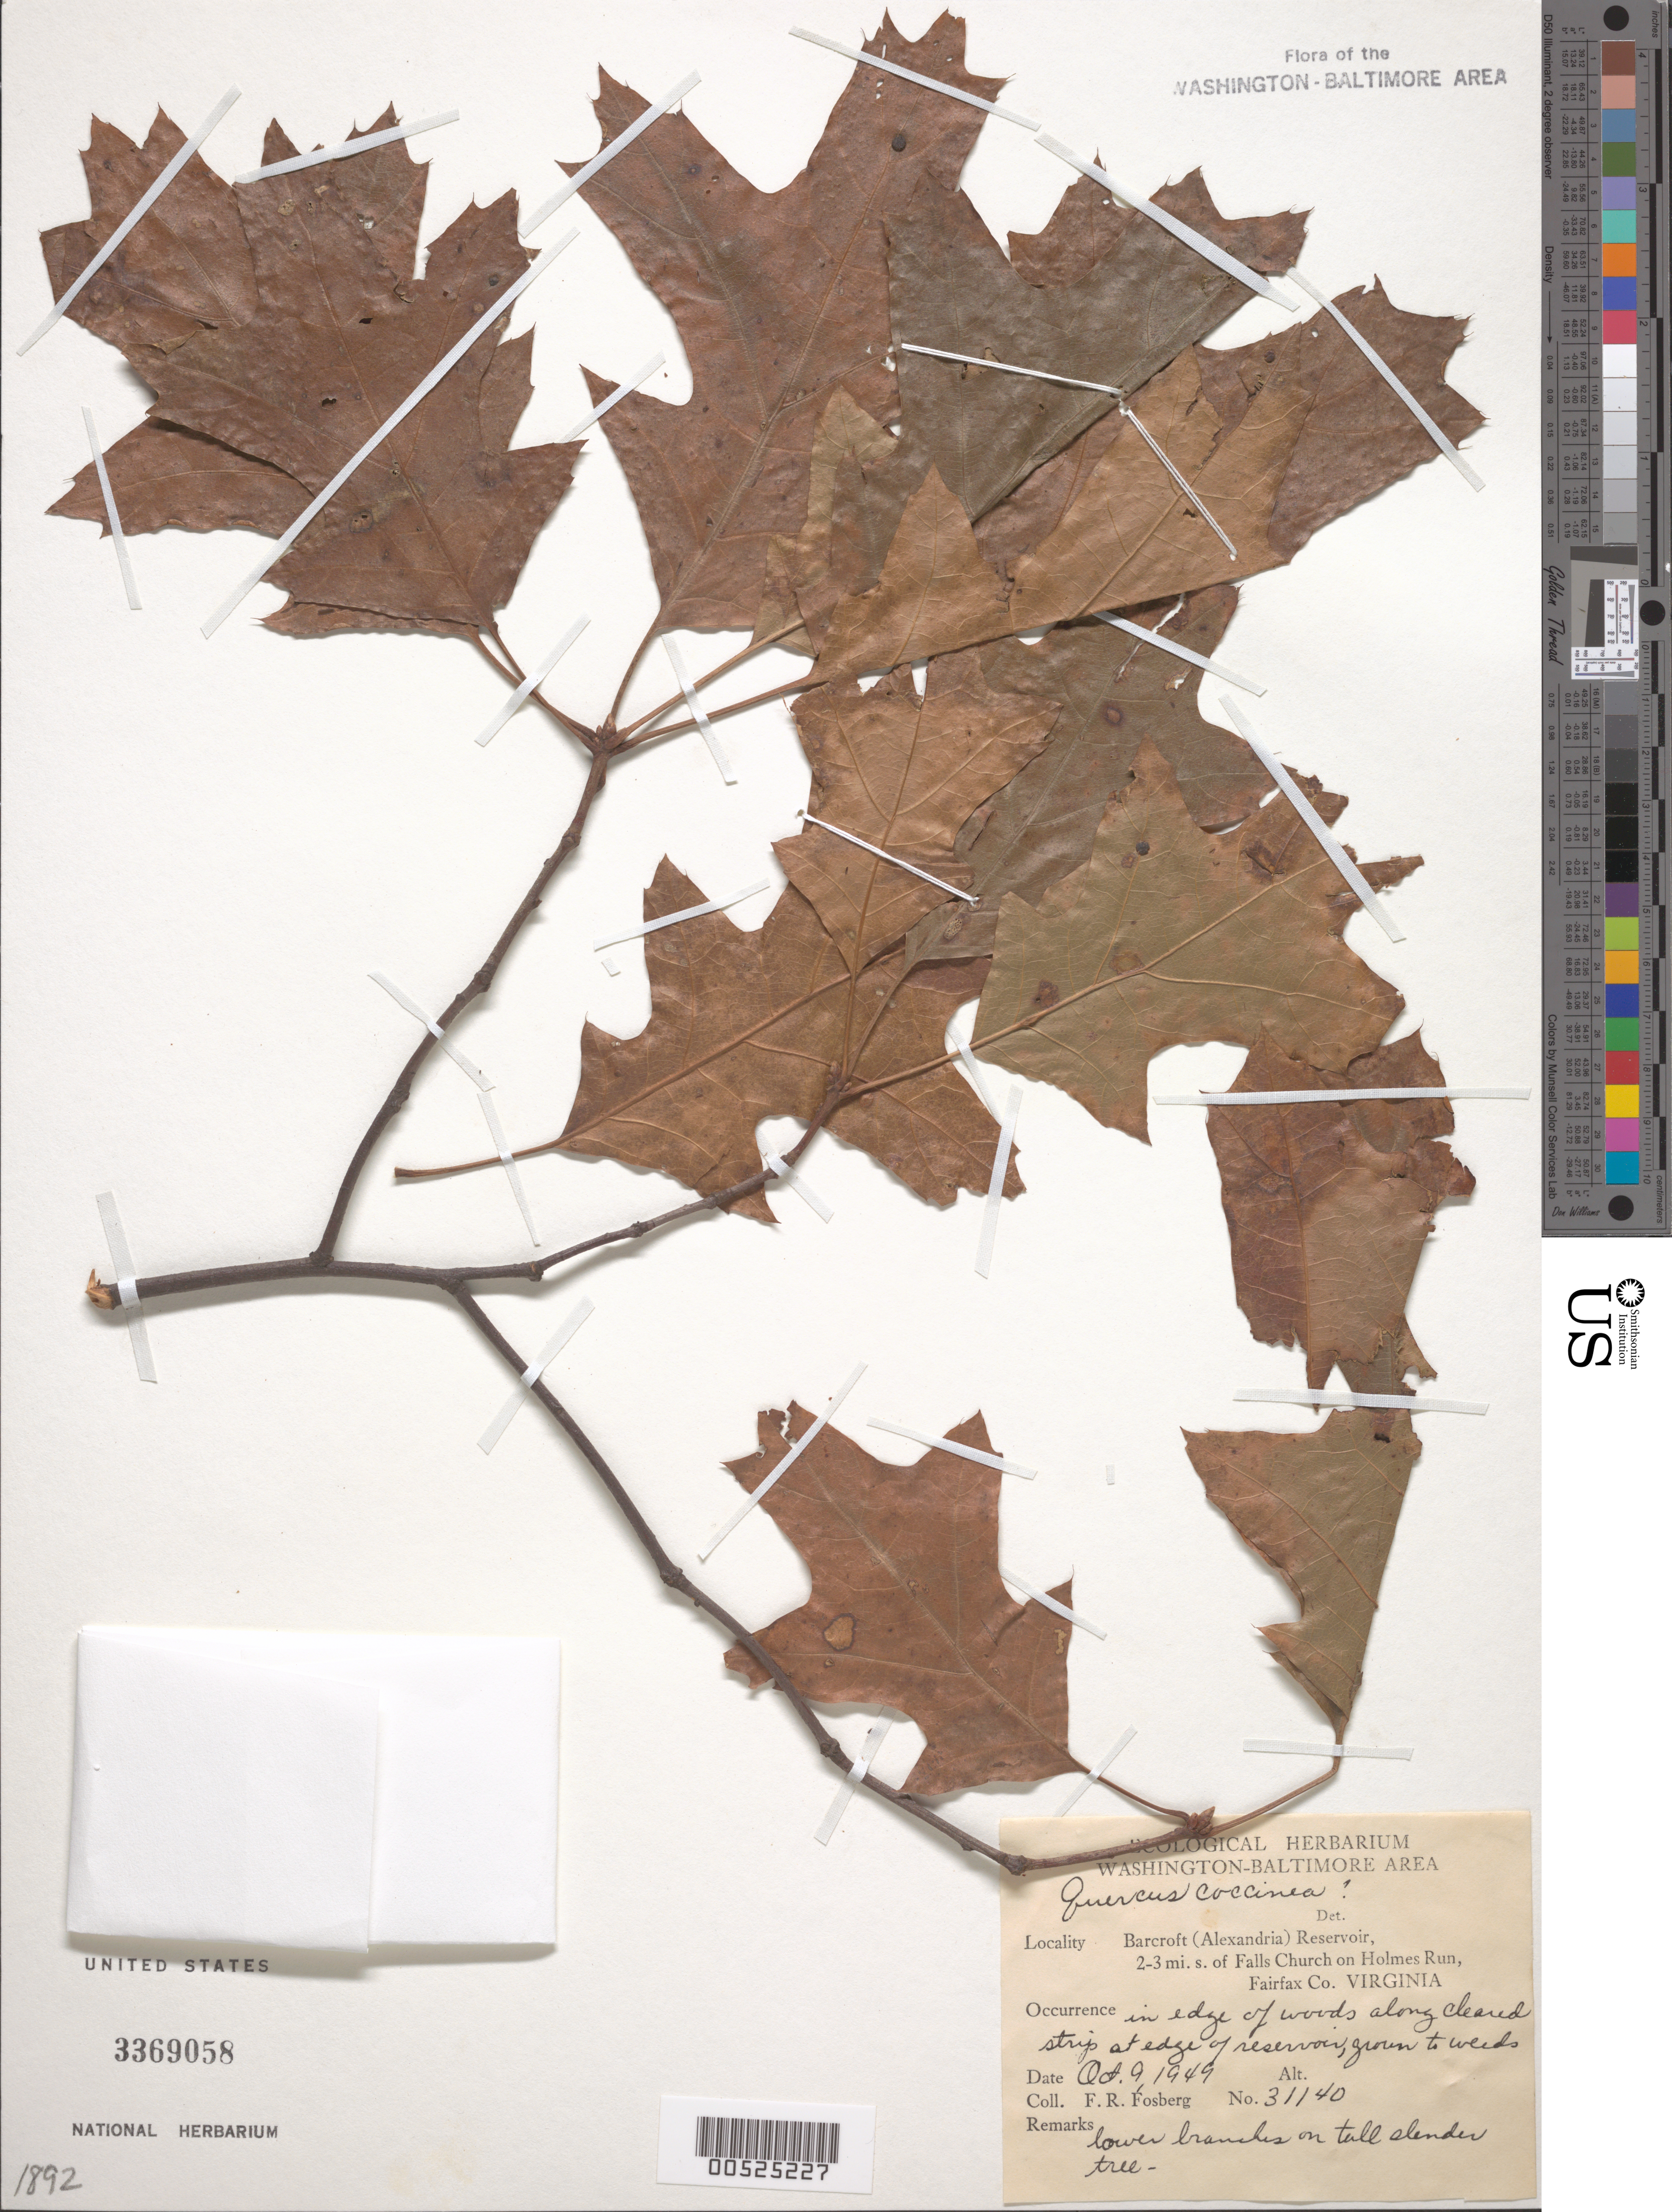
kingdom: Plantae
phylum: Tracheophyta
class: Magnoliopsida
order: Fagales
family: Fagaceae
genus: Quercus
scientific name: Quercus coccinea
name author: Münchh.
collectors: F. R. Fosberg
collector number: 31140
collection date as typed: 09 Oct 1949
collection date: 1949-10-09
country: United States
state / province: Virginia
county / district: Fairfax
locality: Barcroft (Alexandria) Reservoir, 2-3 mi. S. of Falls Church on Holmes Run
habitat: In edge of woods along cleared strip at edge of reservoir, grown to weeds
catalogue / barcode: US 3369058